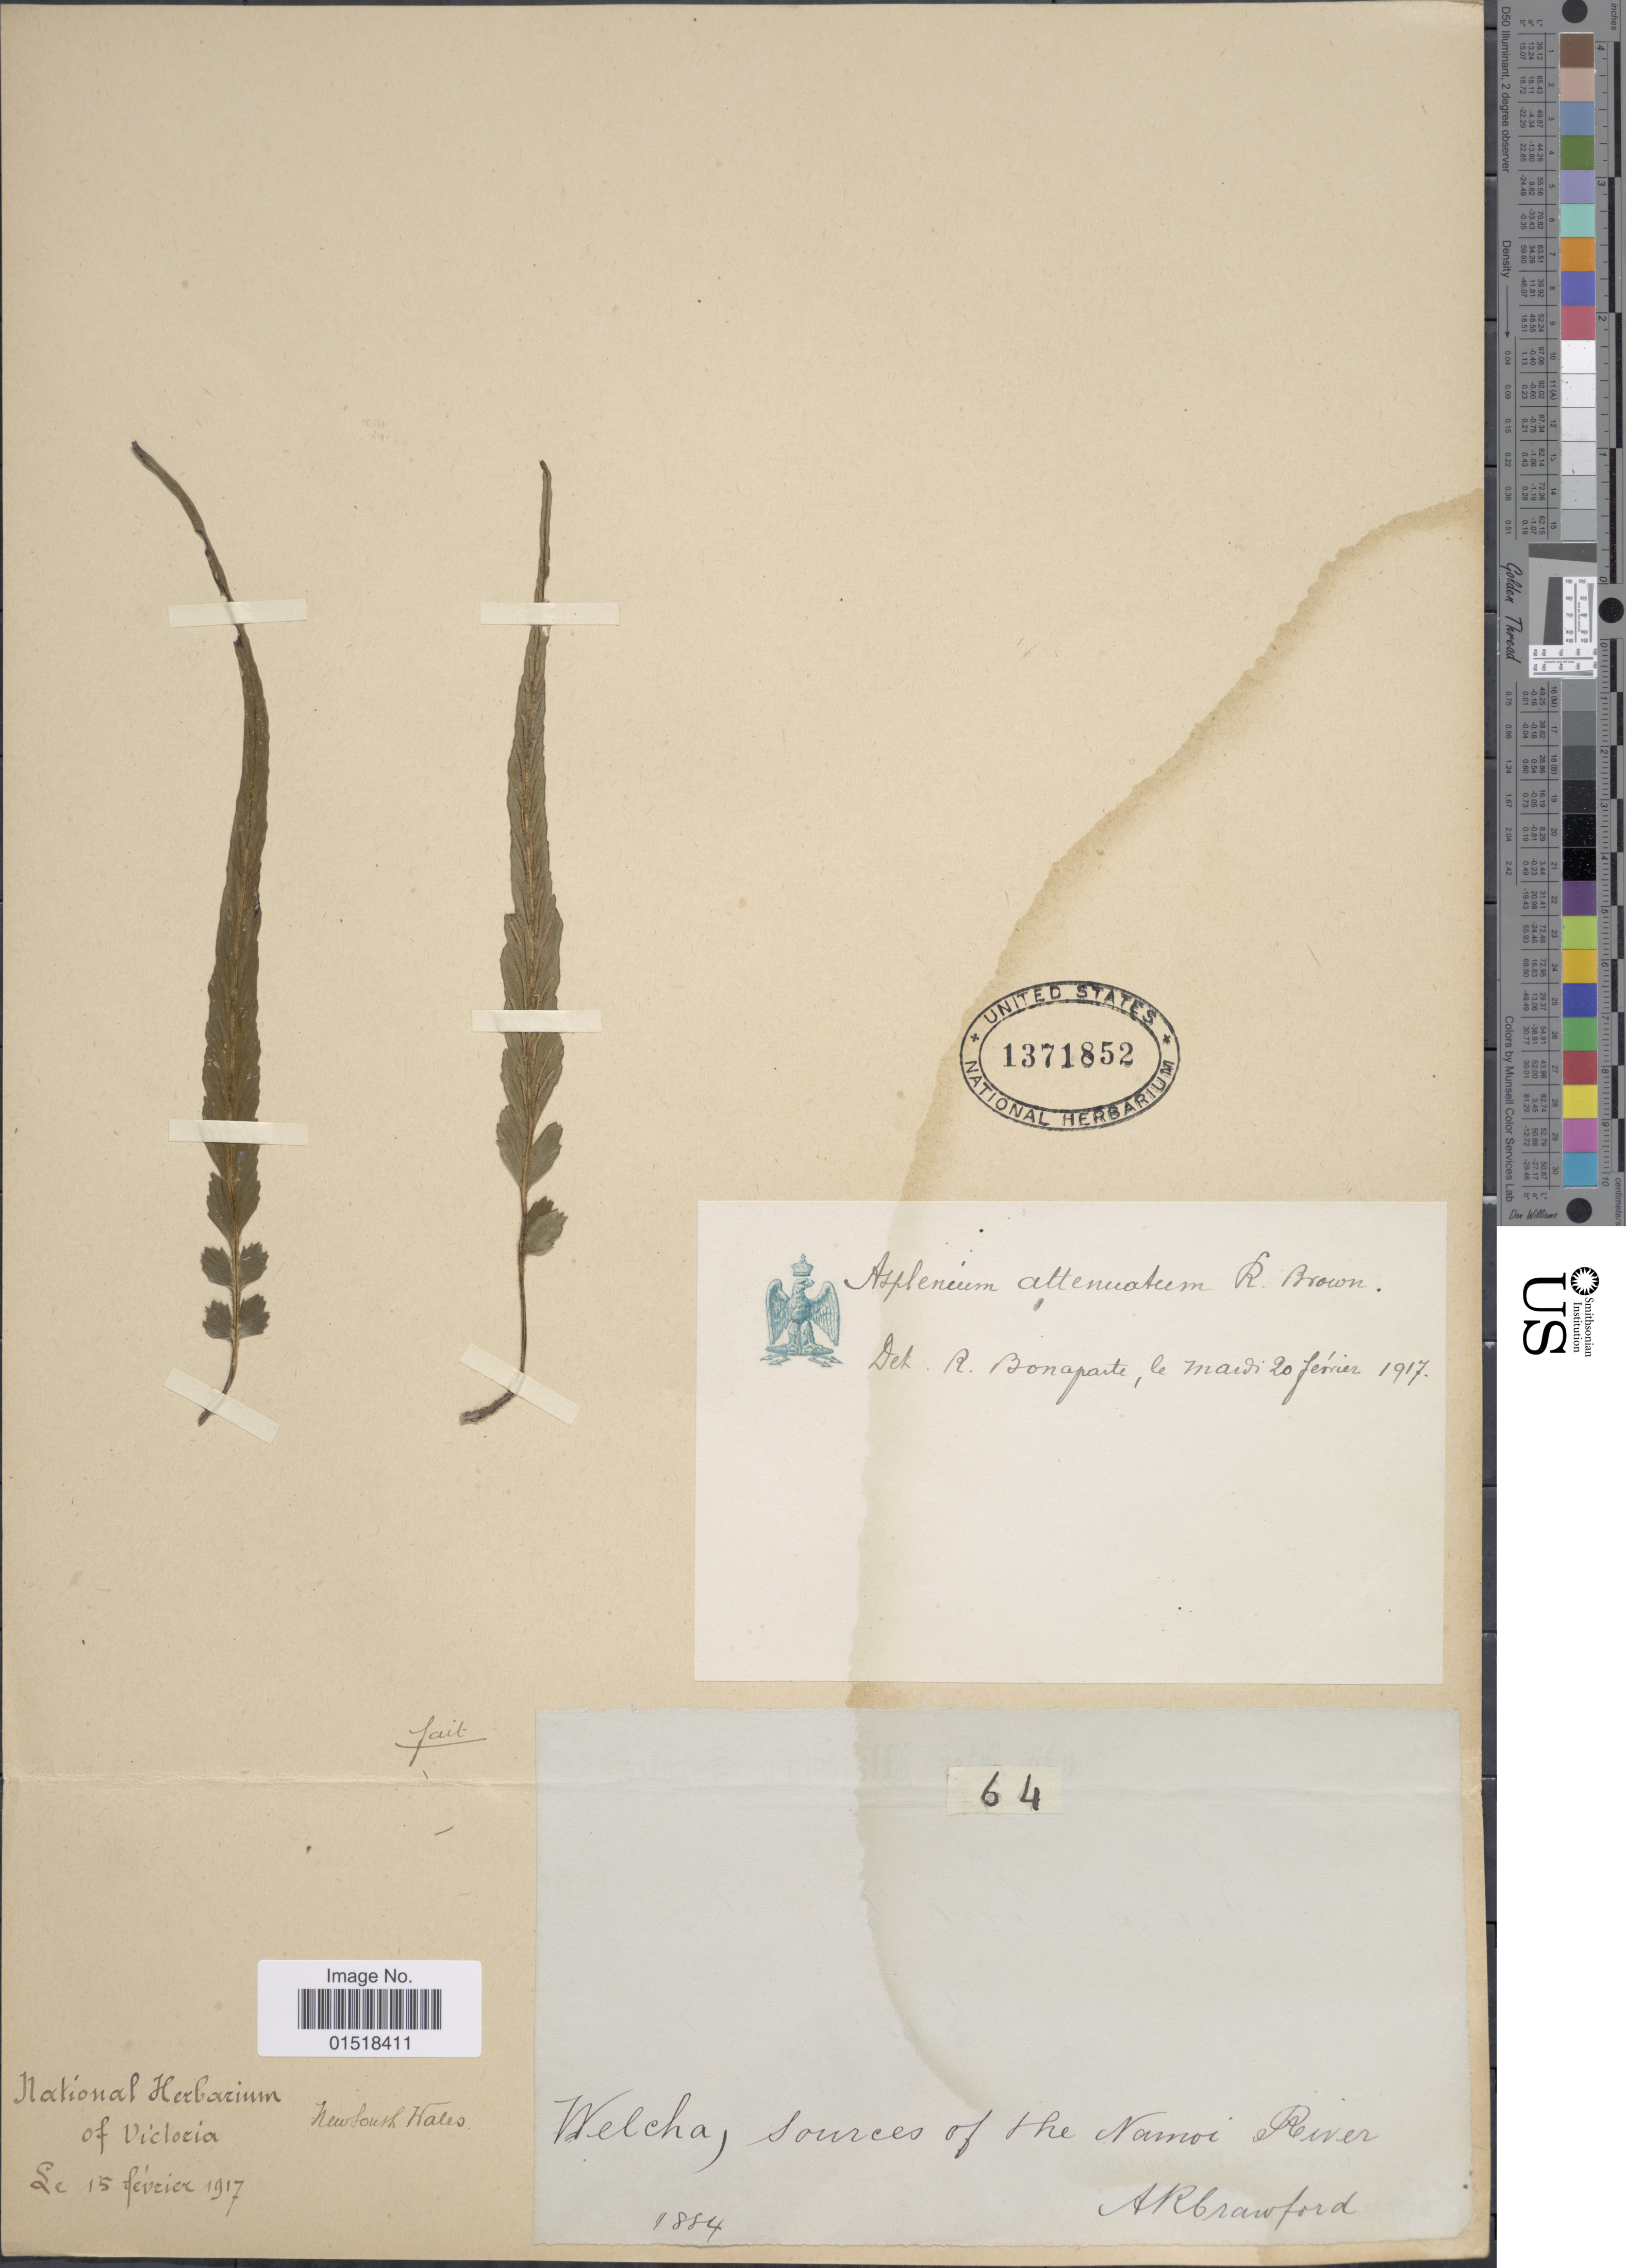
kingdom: Plantae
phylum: Tracheophyta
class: Polypodiopsida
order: Polypodiales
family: Aspleniaceae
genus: Asplenium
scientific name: Asplenium attenuatum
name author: R. Br.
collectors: A. Crawford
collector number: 64?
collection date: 1884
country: Australia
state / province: New South Wales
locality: Welcha, Sources of the Namoi River.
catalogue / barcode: US 1371852